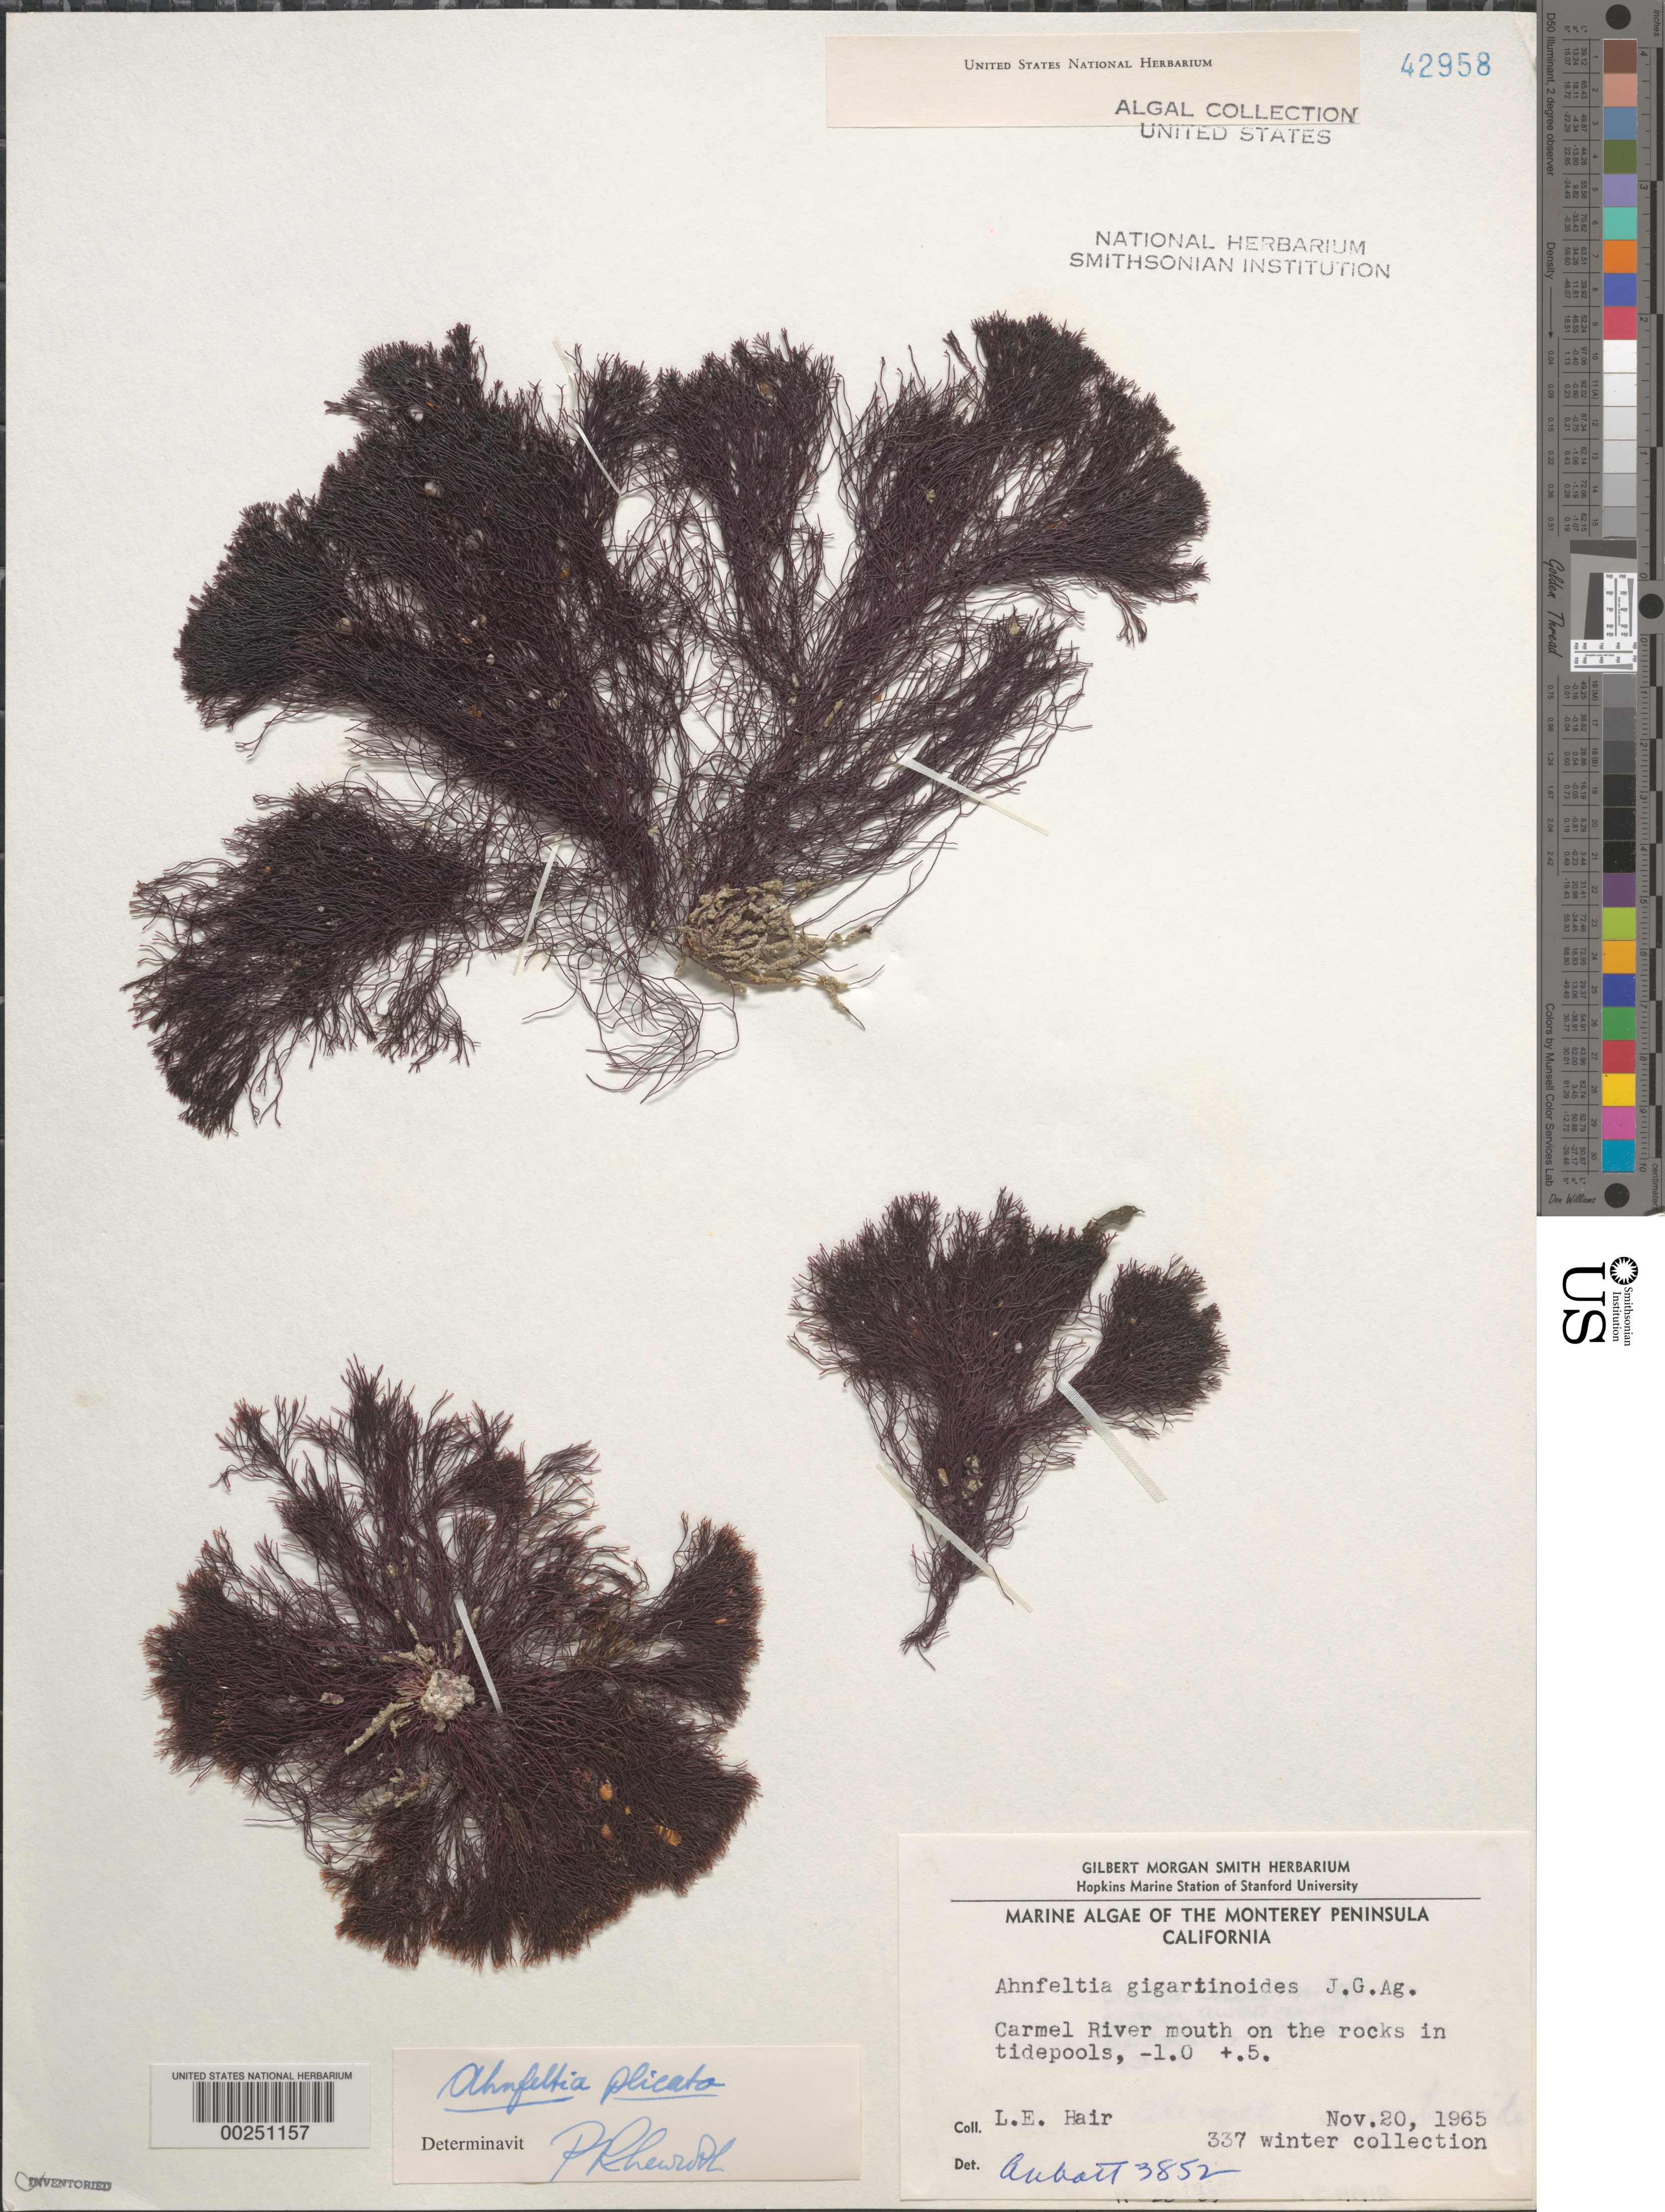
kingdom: Plantae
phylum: Rhodophyta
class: Florideophyceae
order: Ahnfeltiales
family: Ahnfeltiaceae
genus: Ahnfeltia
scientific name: Ahnfeltia plicata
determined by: Newroth, P. R.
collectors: L. Hair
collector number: LEH 337 & IAA 3852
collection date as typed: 20 Nov 1965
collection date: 1965-11-20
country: United States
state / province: California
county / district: Monterey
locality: Carmel River mouth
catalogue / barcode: US 42958